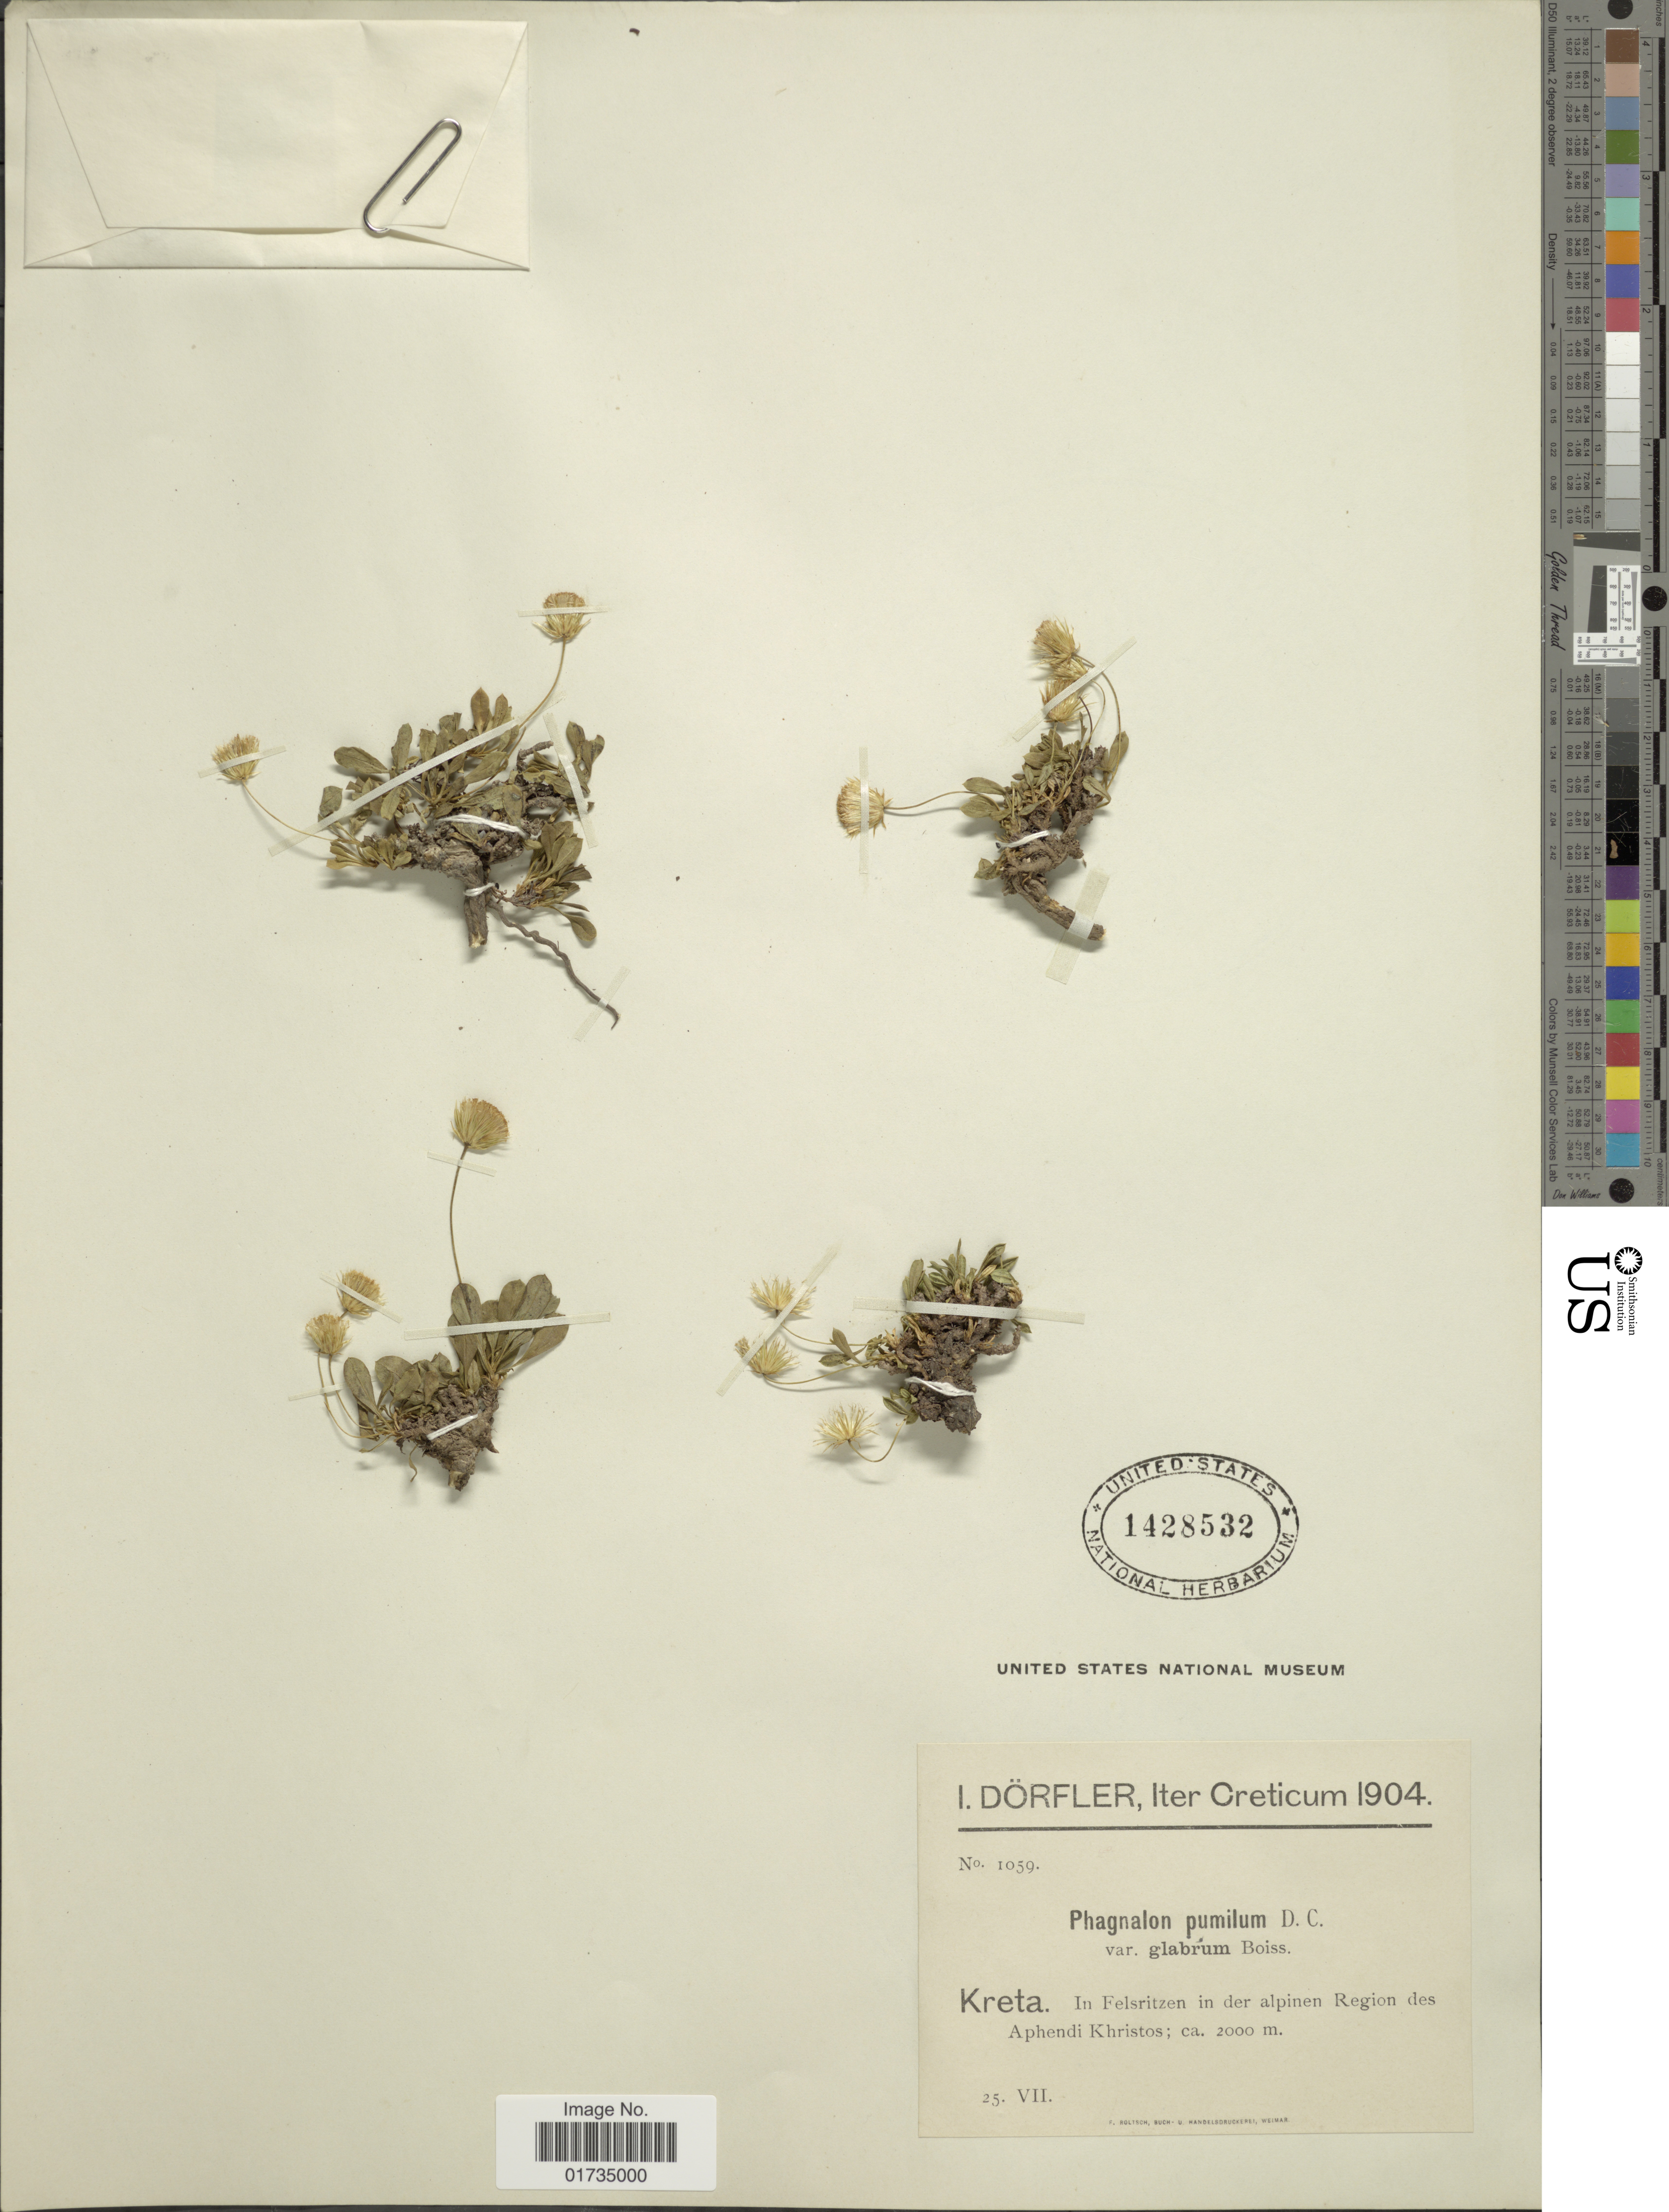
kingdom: Plantae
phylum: Tracheophyta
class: Magnoliopsida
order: Asterales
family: Asteraceae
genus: Phagnalon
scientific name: Phagnalon pumilum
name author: (Sibth. & Sm.) DC.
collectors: I. Dörfler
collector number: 1059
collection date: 1904-07-25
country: Greece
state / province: Crete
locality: Iter Creticum. Kreta. In Felsritzen in der alpinen Region des Aphendi Khristos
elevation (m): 2000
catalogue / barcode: US 1428532